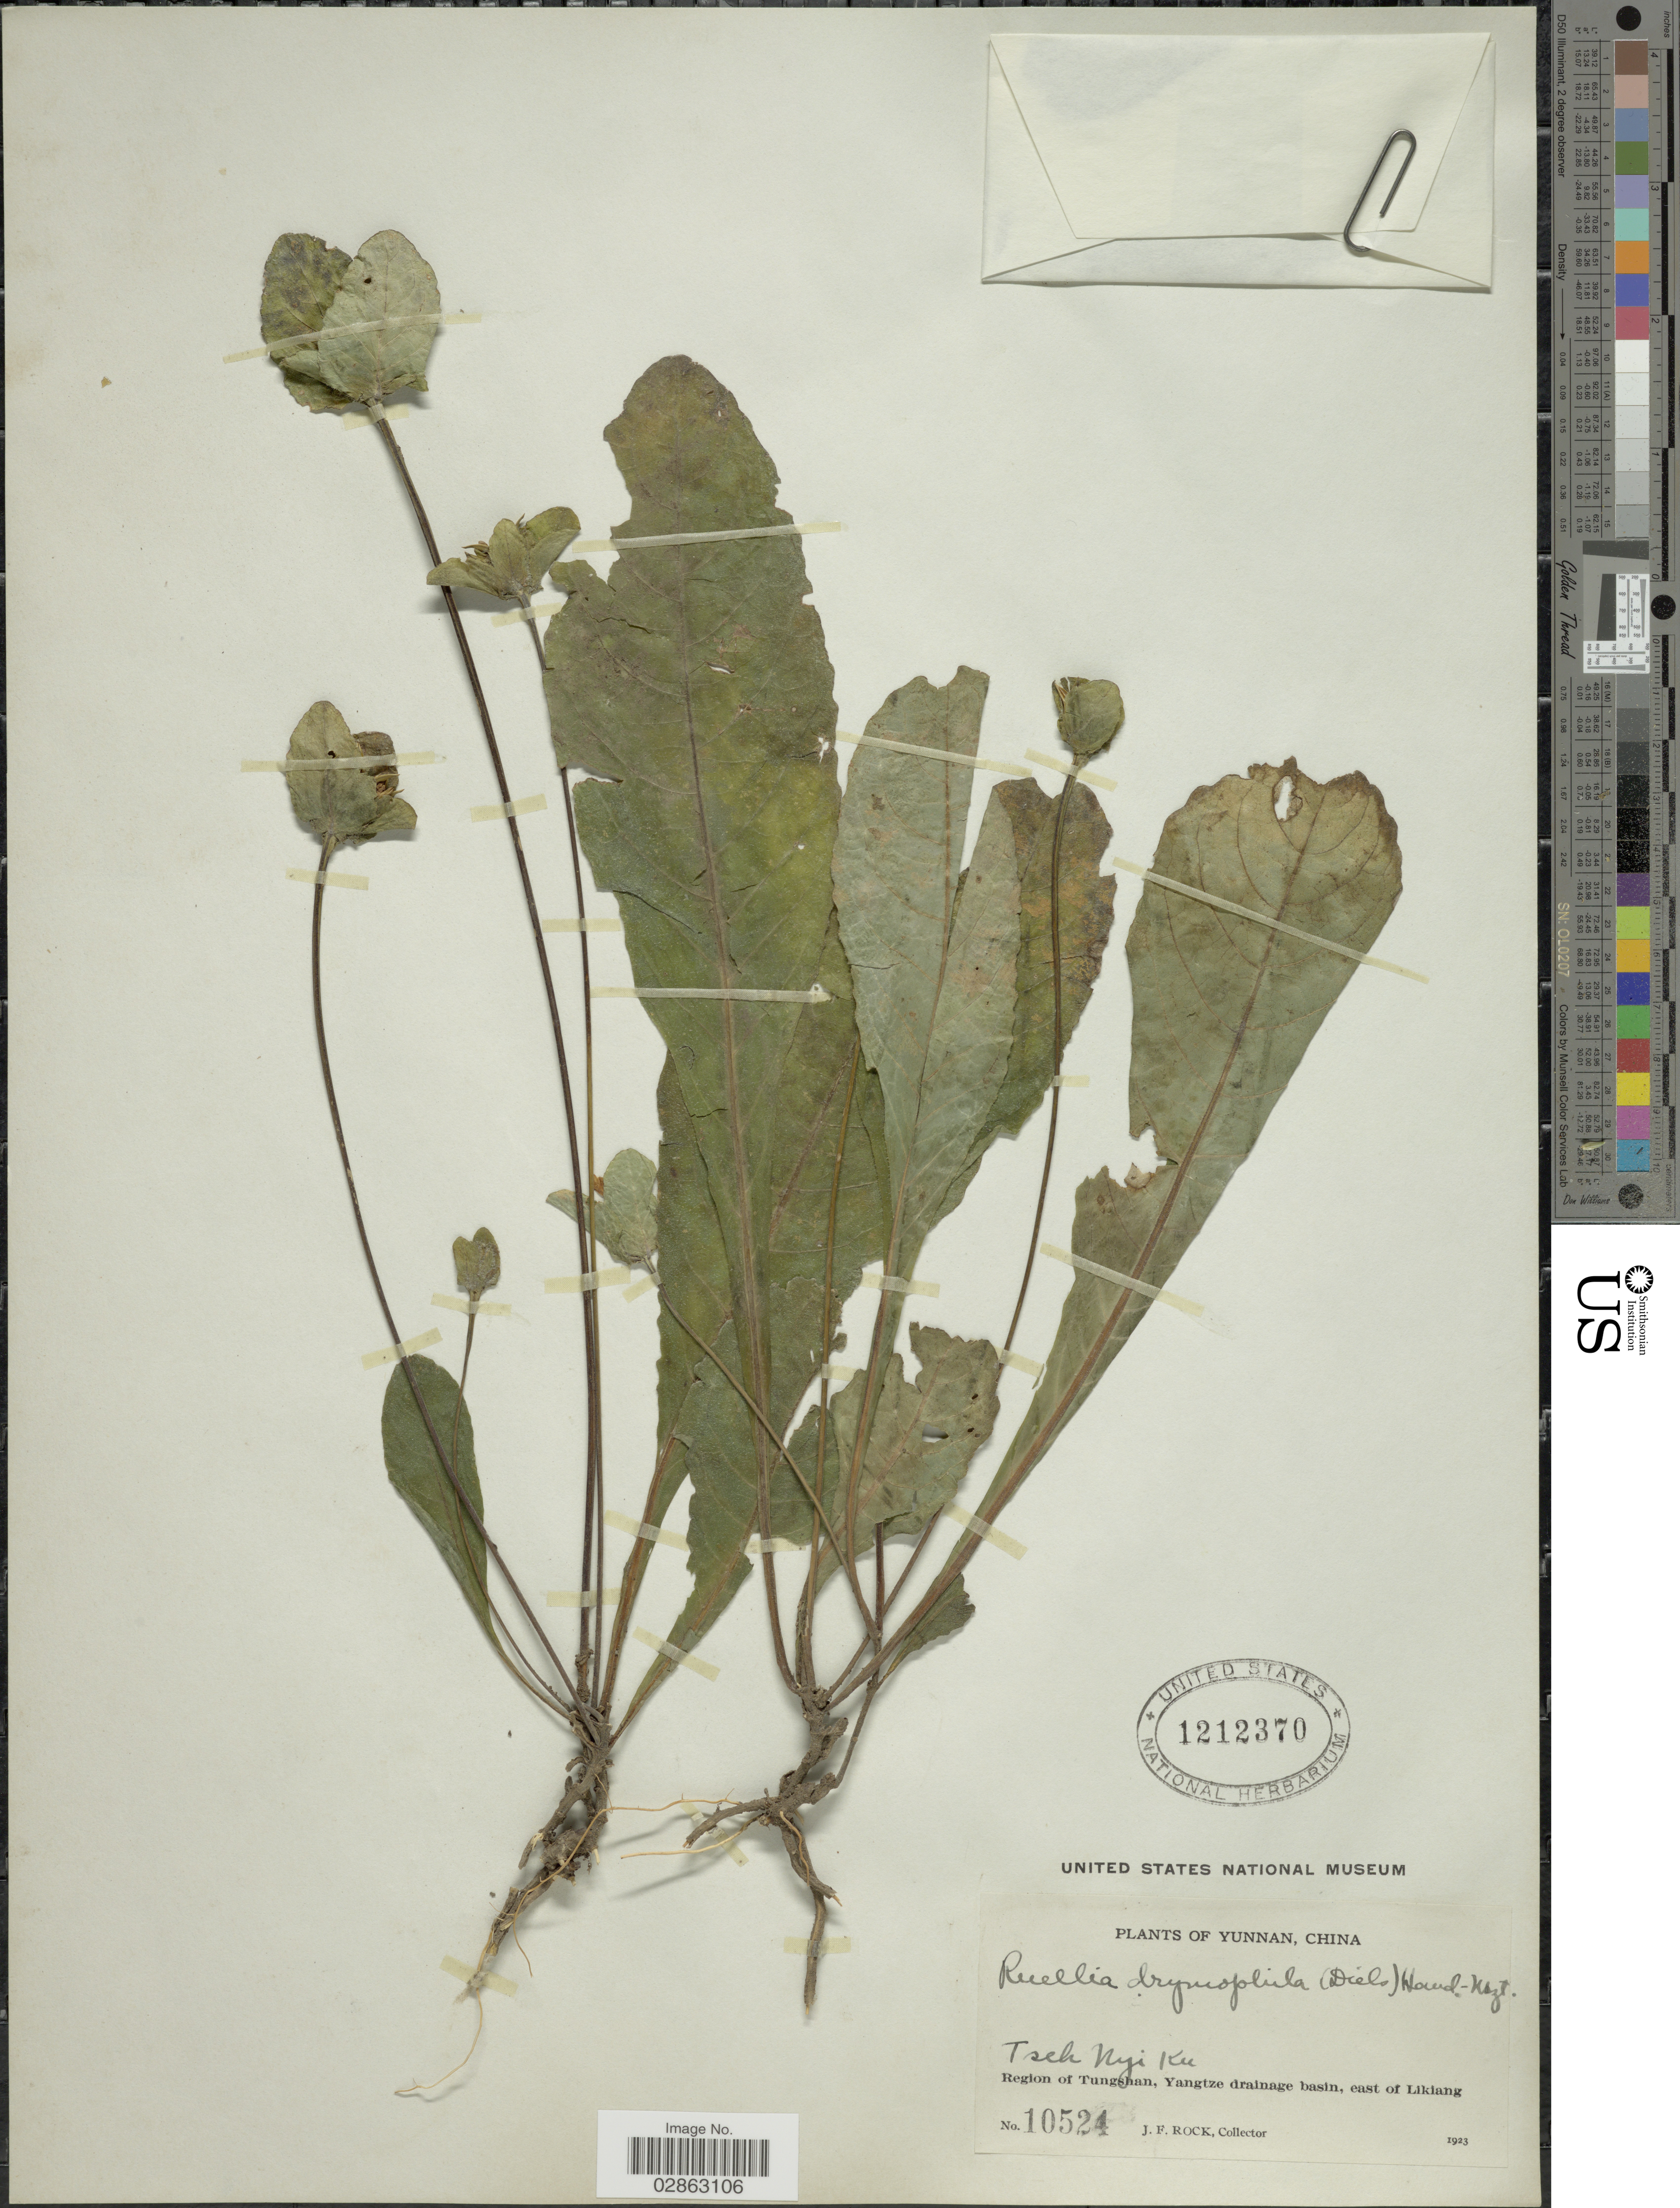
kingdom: Plantae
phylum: Tracheophyta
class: Magnoliopsida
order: Lamiales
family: Acanthaceae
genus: Ruellia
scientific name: Ruellia drymophila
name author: (Diels) Hand.-Mazz.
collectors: J. Rock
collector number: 10524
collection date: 1923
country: China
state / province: Yunnan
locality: Tseh Nyi Ku. Region of Tungshan, Yangtze drainage basin, east of Likiang.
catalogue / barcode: US 1212370